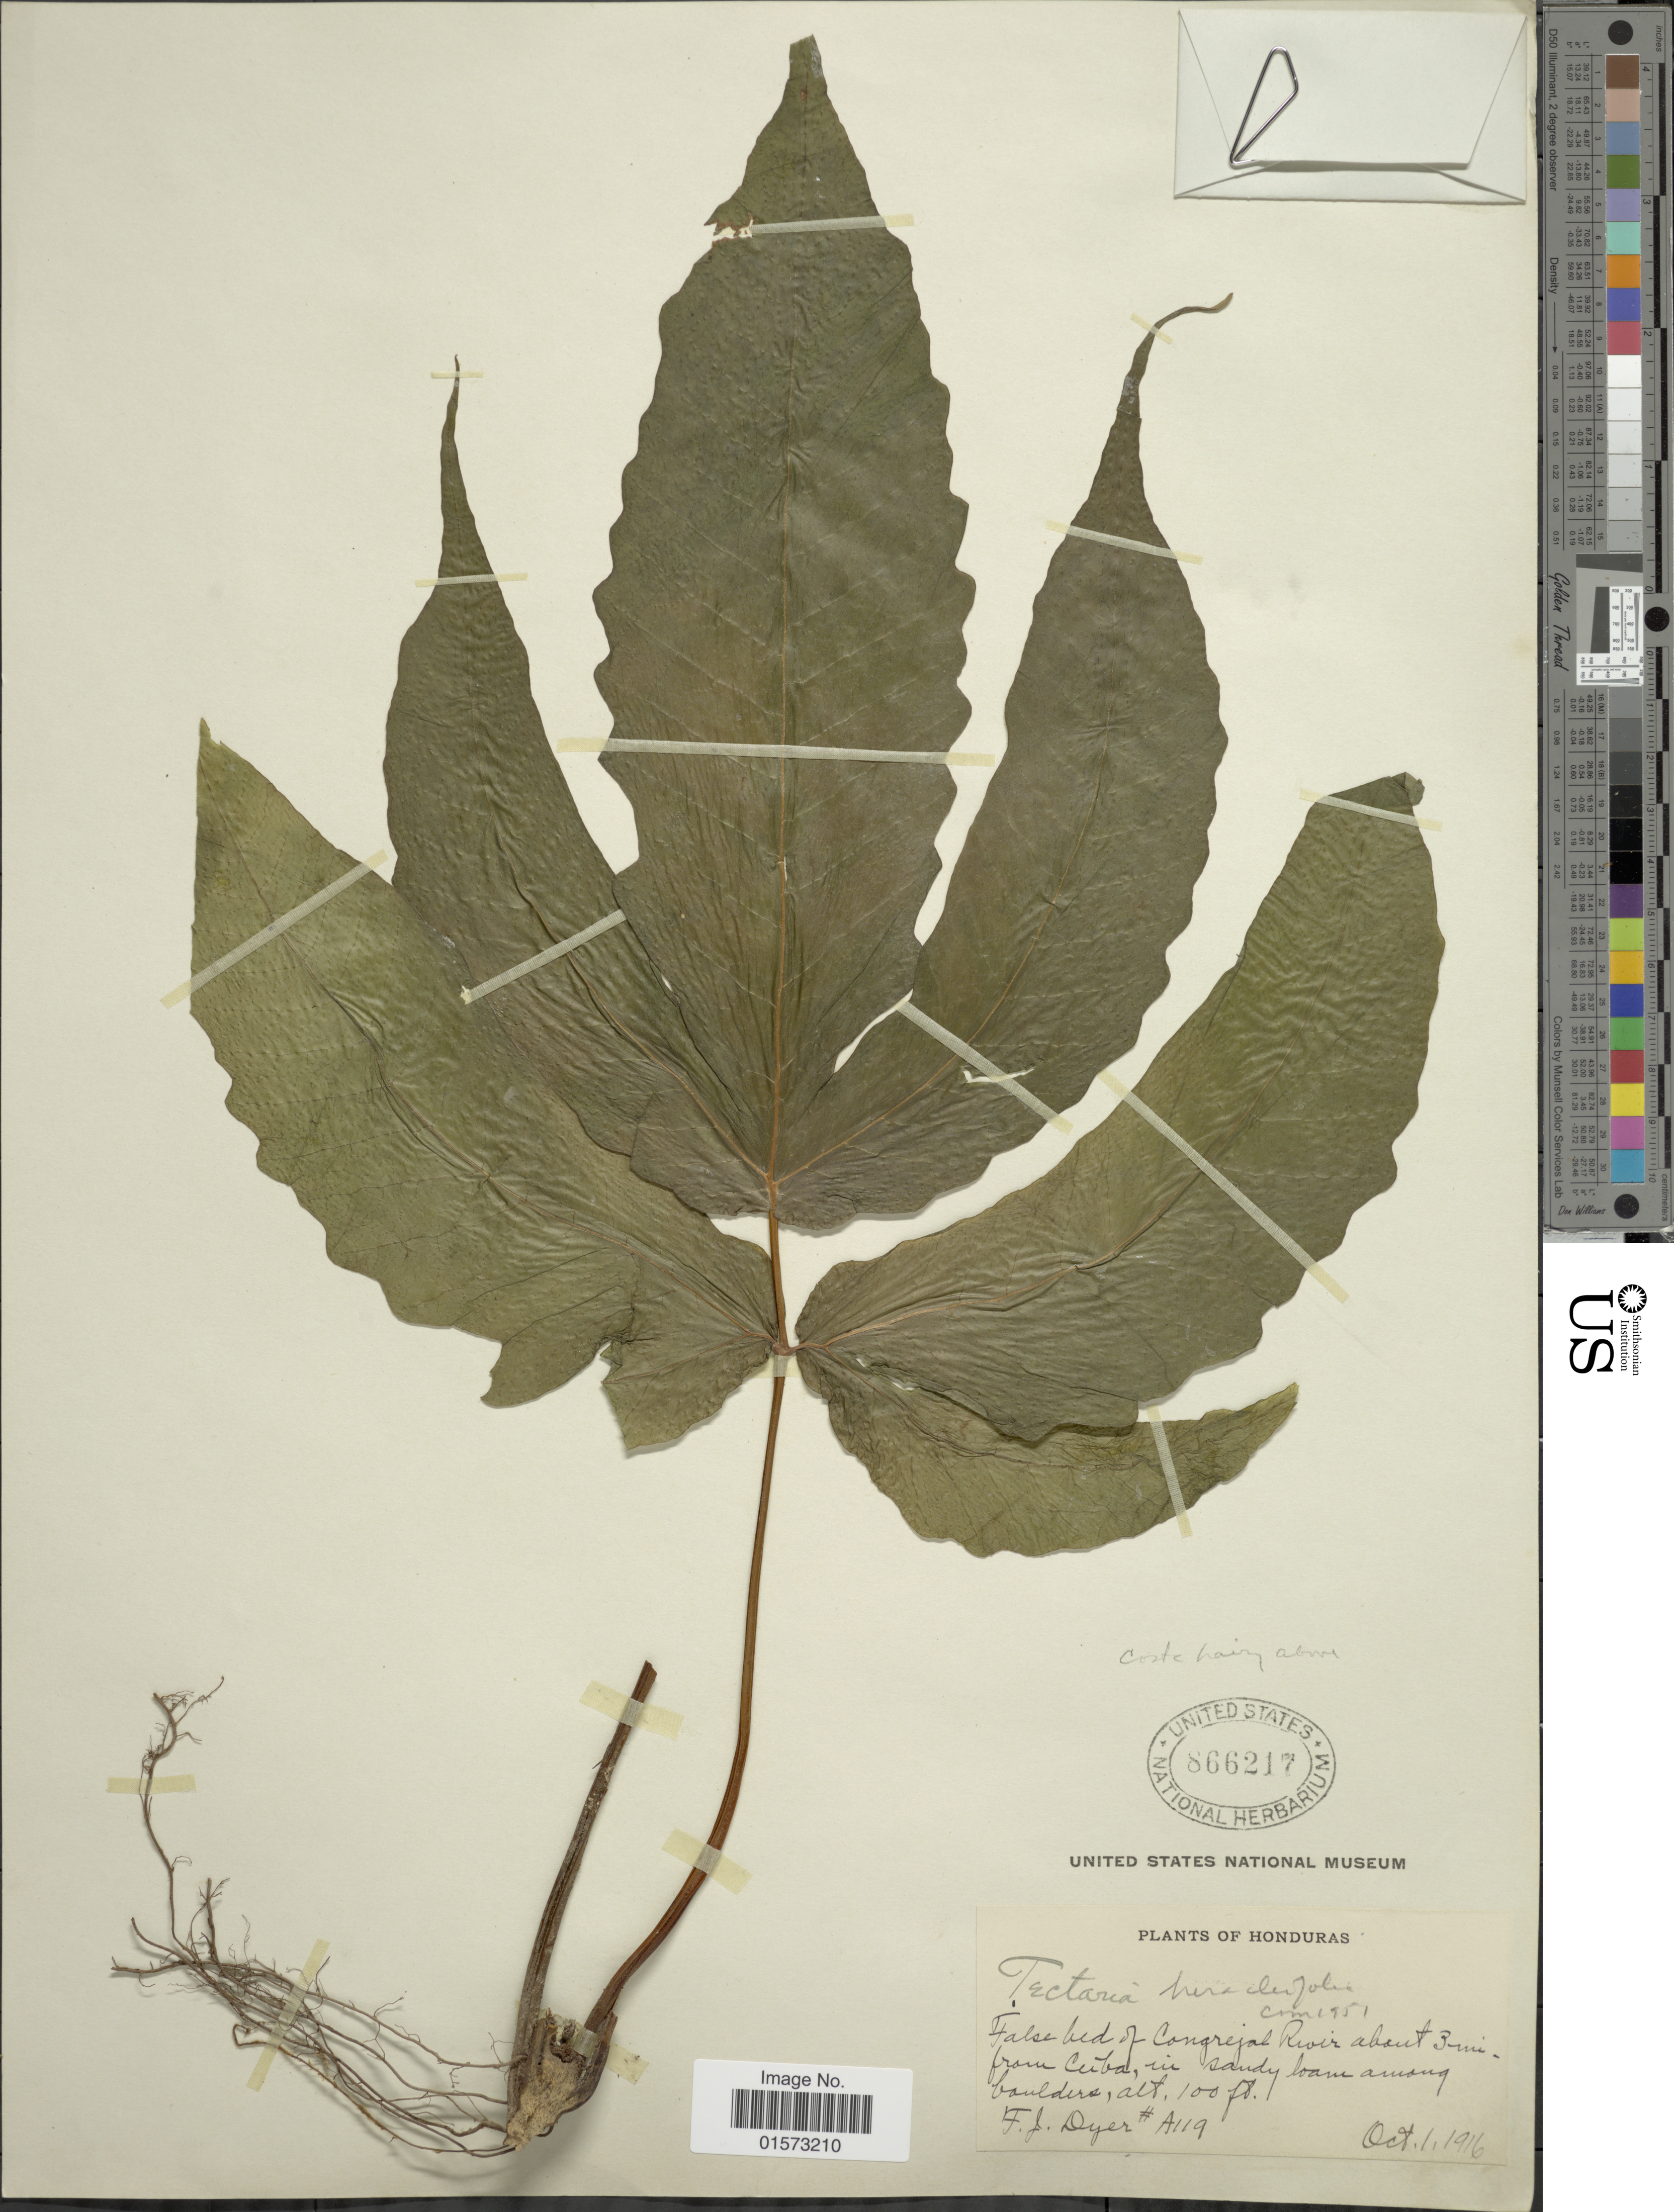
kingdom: Plantae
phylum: Tracheophyta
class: Polypodiopsida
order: Polypodiales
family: Tectariaceae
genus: Tectaria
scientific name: Tectaria heracleifolia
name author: (Willd.) Underw.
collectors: F. J. Dyer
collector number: A119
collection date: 1916-10-01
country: Honduras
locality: False bed of Cangrejal River about 3 miles from Ceiba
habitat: in sandy loam among boulders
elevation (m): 30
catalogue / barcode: US 866217